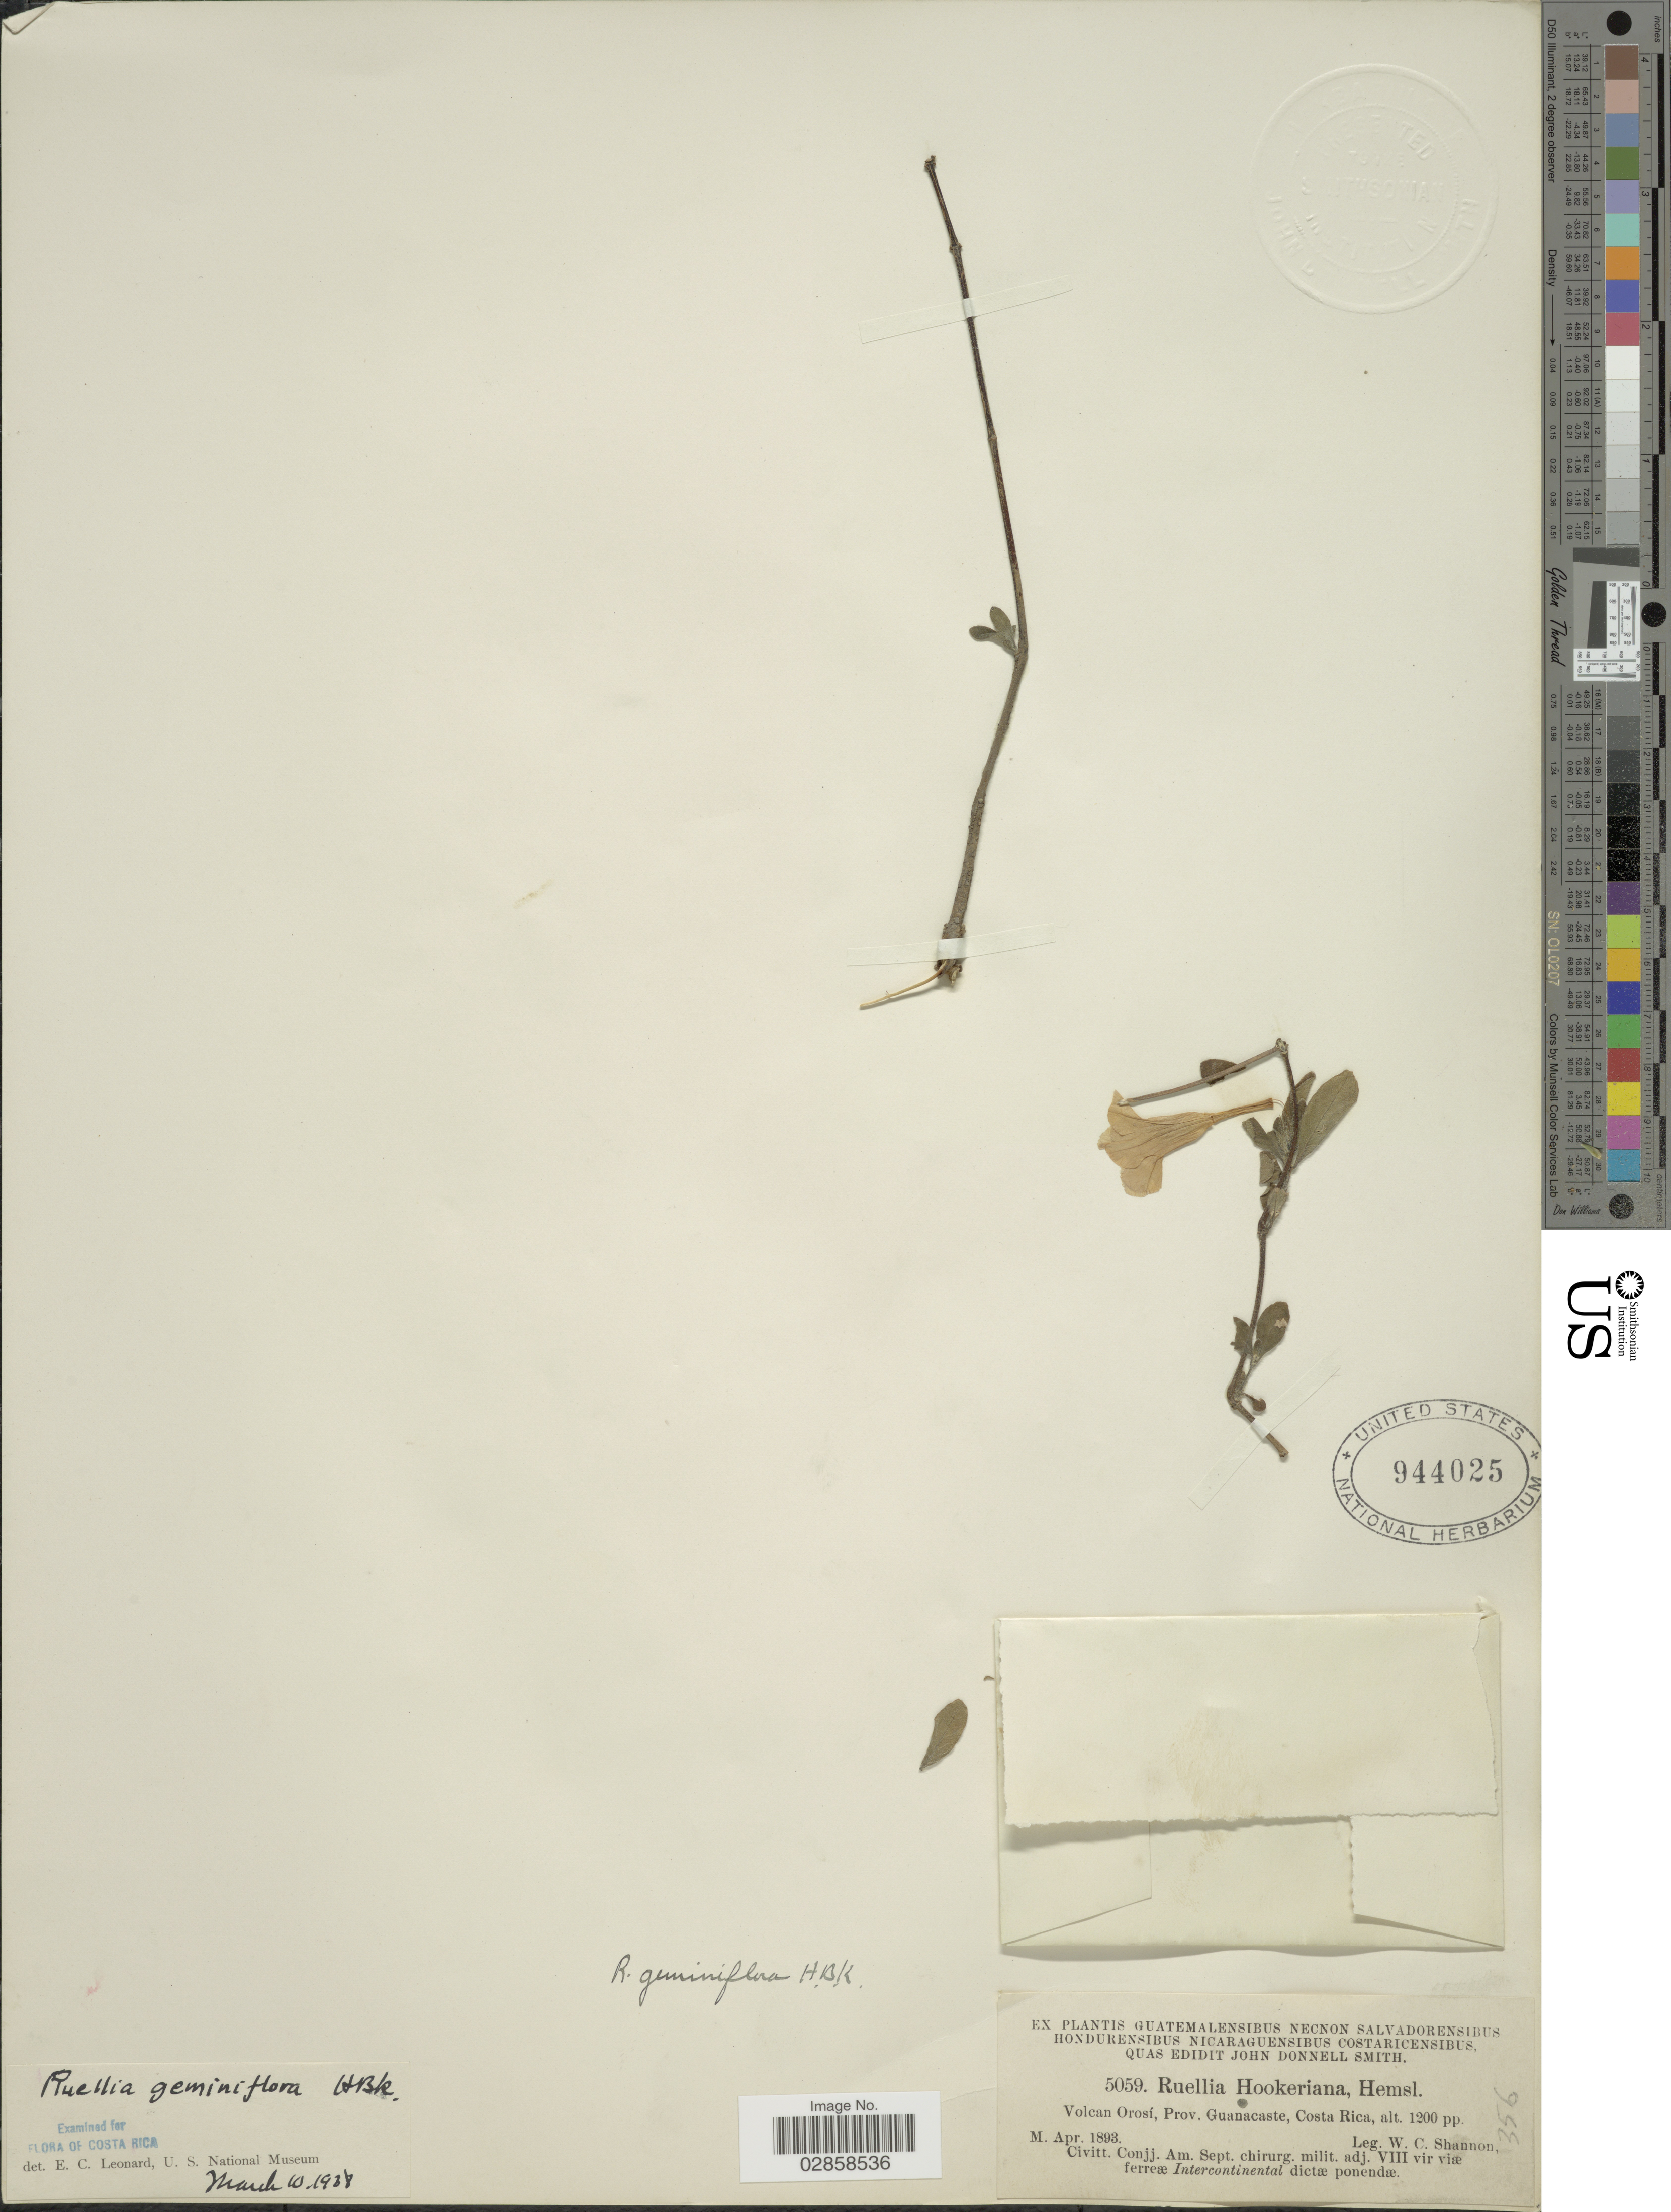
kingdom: Plantae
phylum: Tracheophyta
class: Magnoliopsida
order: Lamiales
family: Acanthaceae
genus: Ruellia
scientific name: Ruellia geminiflora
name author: Kunth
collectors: W. C. Shannon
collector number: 5059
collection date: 1893-04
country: Costa Rica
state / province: Guanacaste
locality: Volcan Orosí.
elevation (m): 366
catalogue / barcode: US 944025